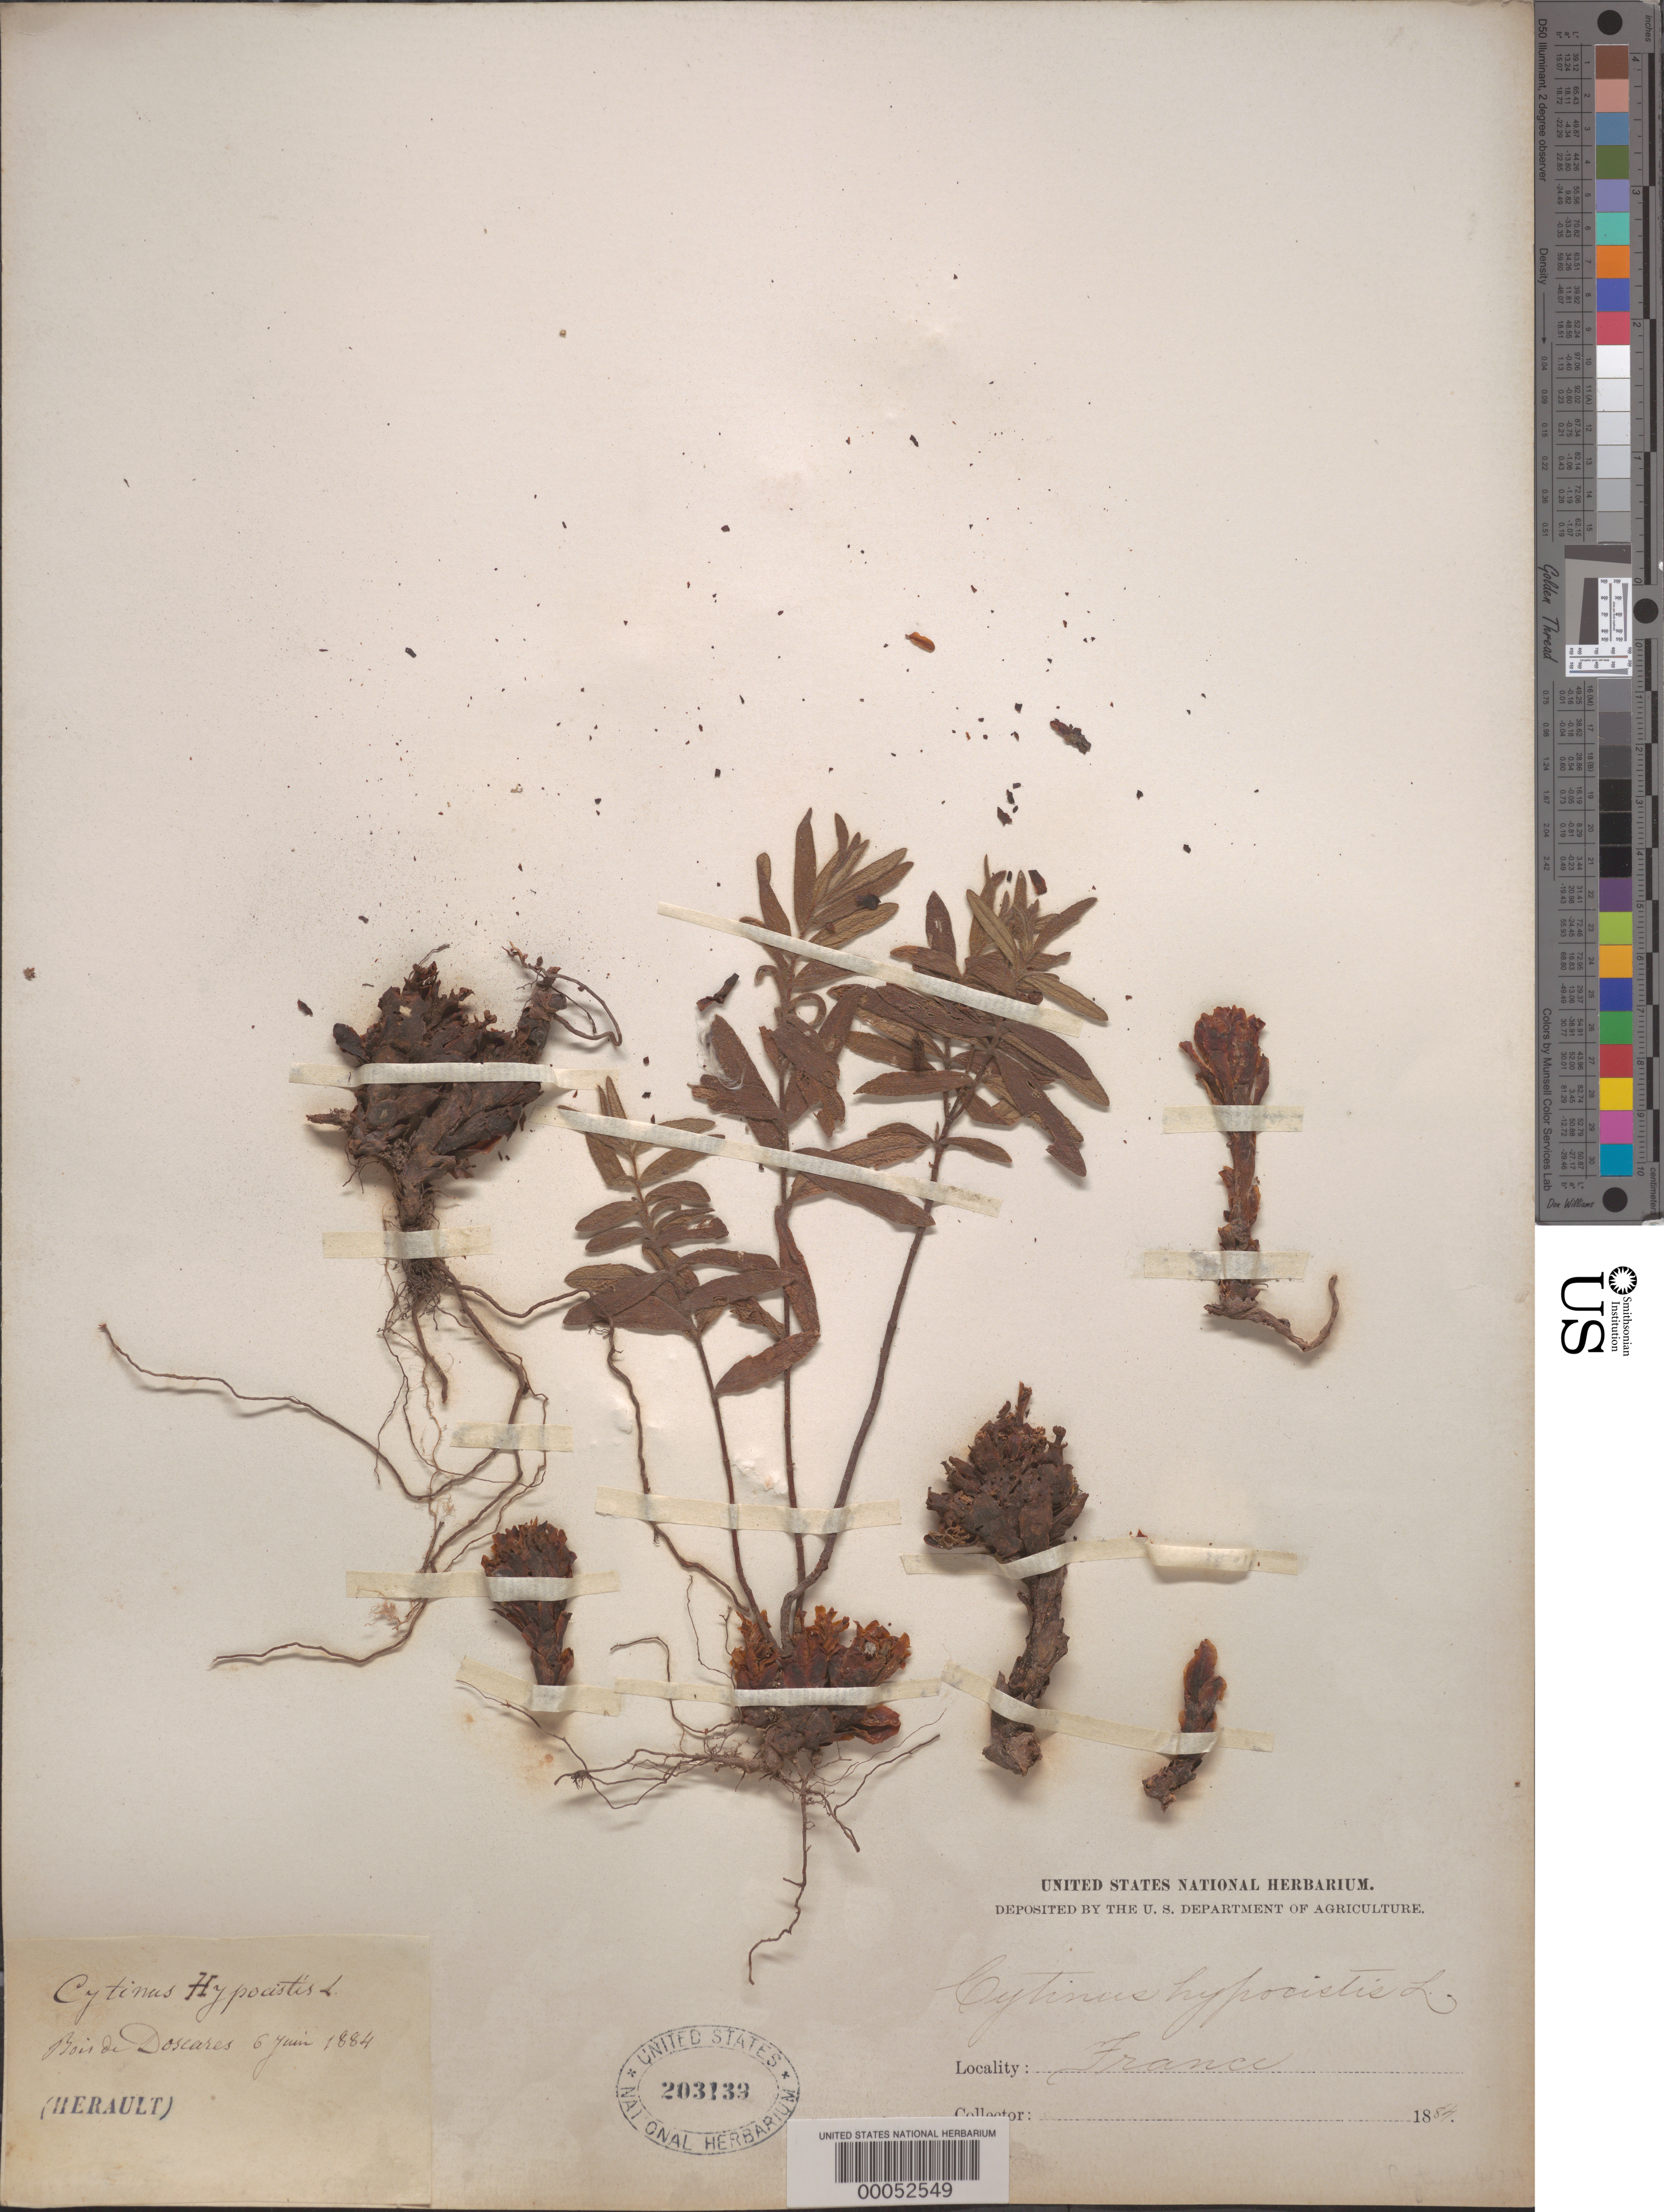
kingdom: Plantae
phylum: Tracheophyta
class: Magnoliopsida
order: Malvales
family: Cytinaceae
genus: Cytinus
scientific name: Cytinus hypocystis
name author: (L.) L.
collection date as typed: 06 Jun 1884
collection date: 1884-06-06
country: France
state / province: Occitanie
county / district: Hérault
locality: Herault; Bois de Doscares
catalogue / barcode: US 203139